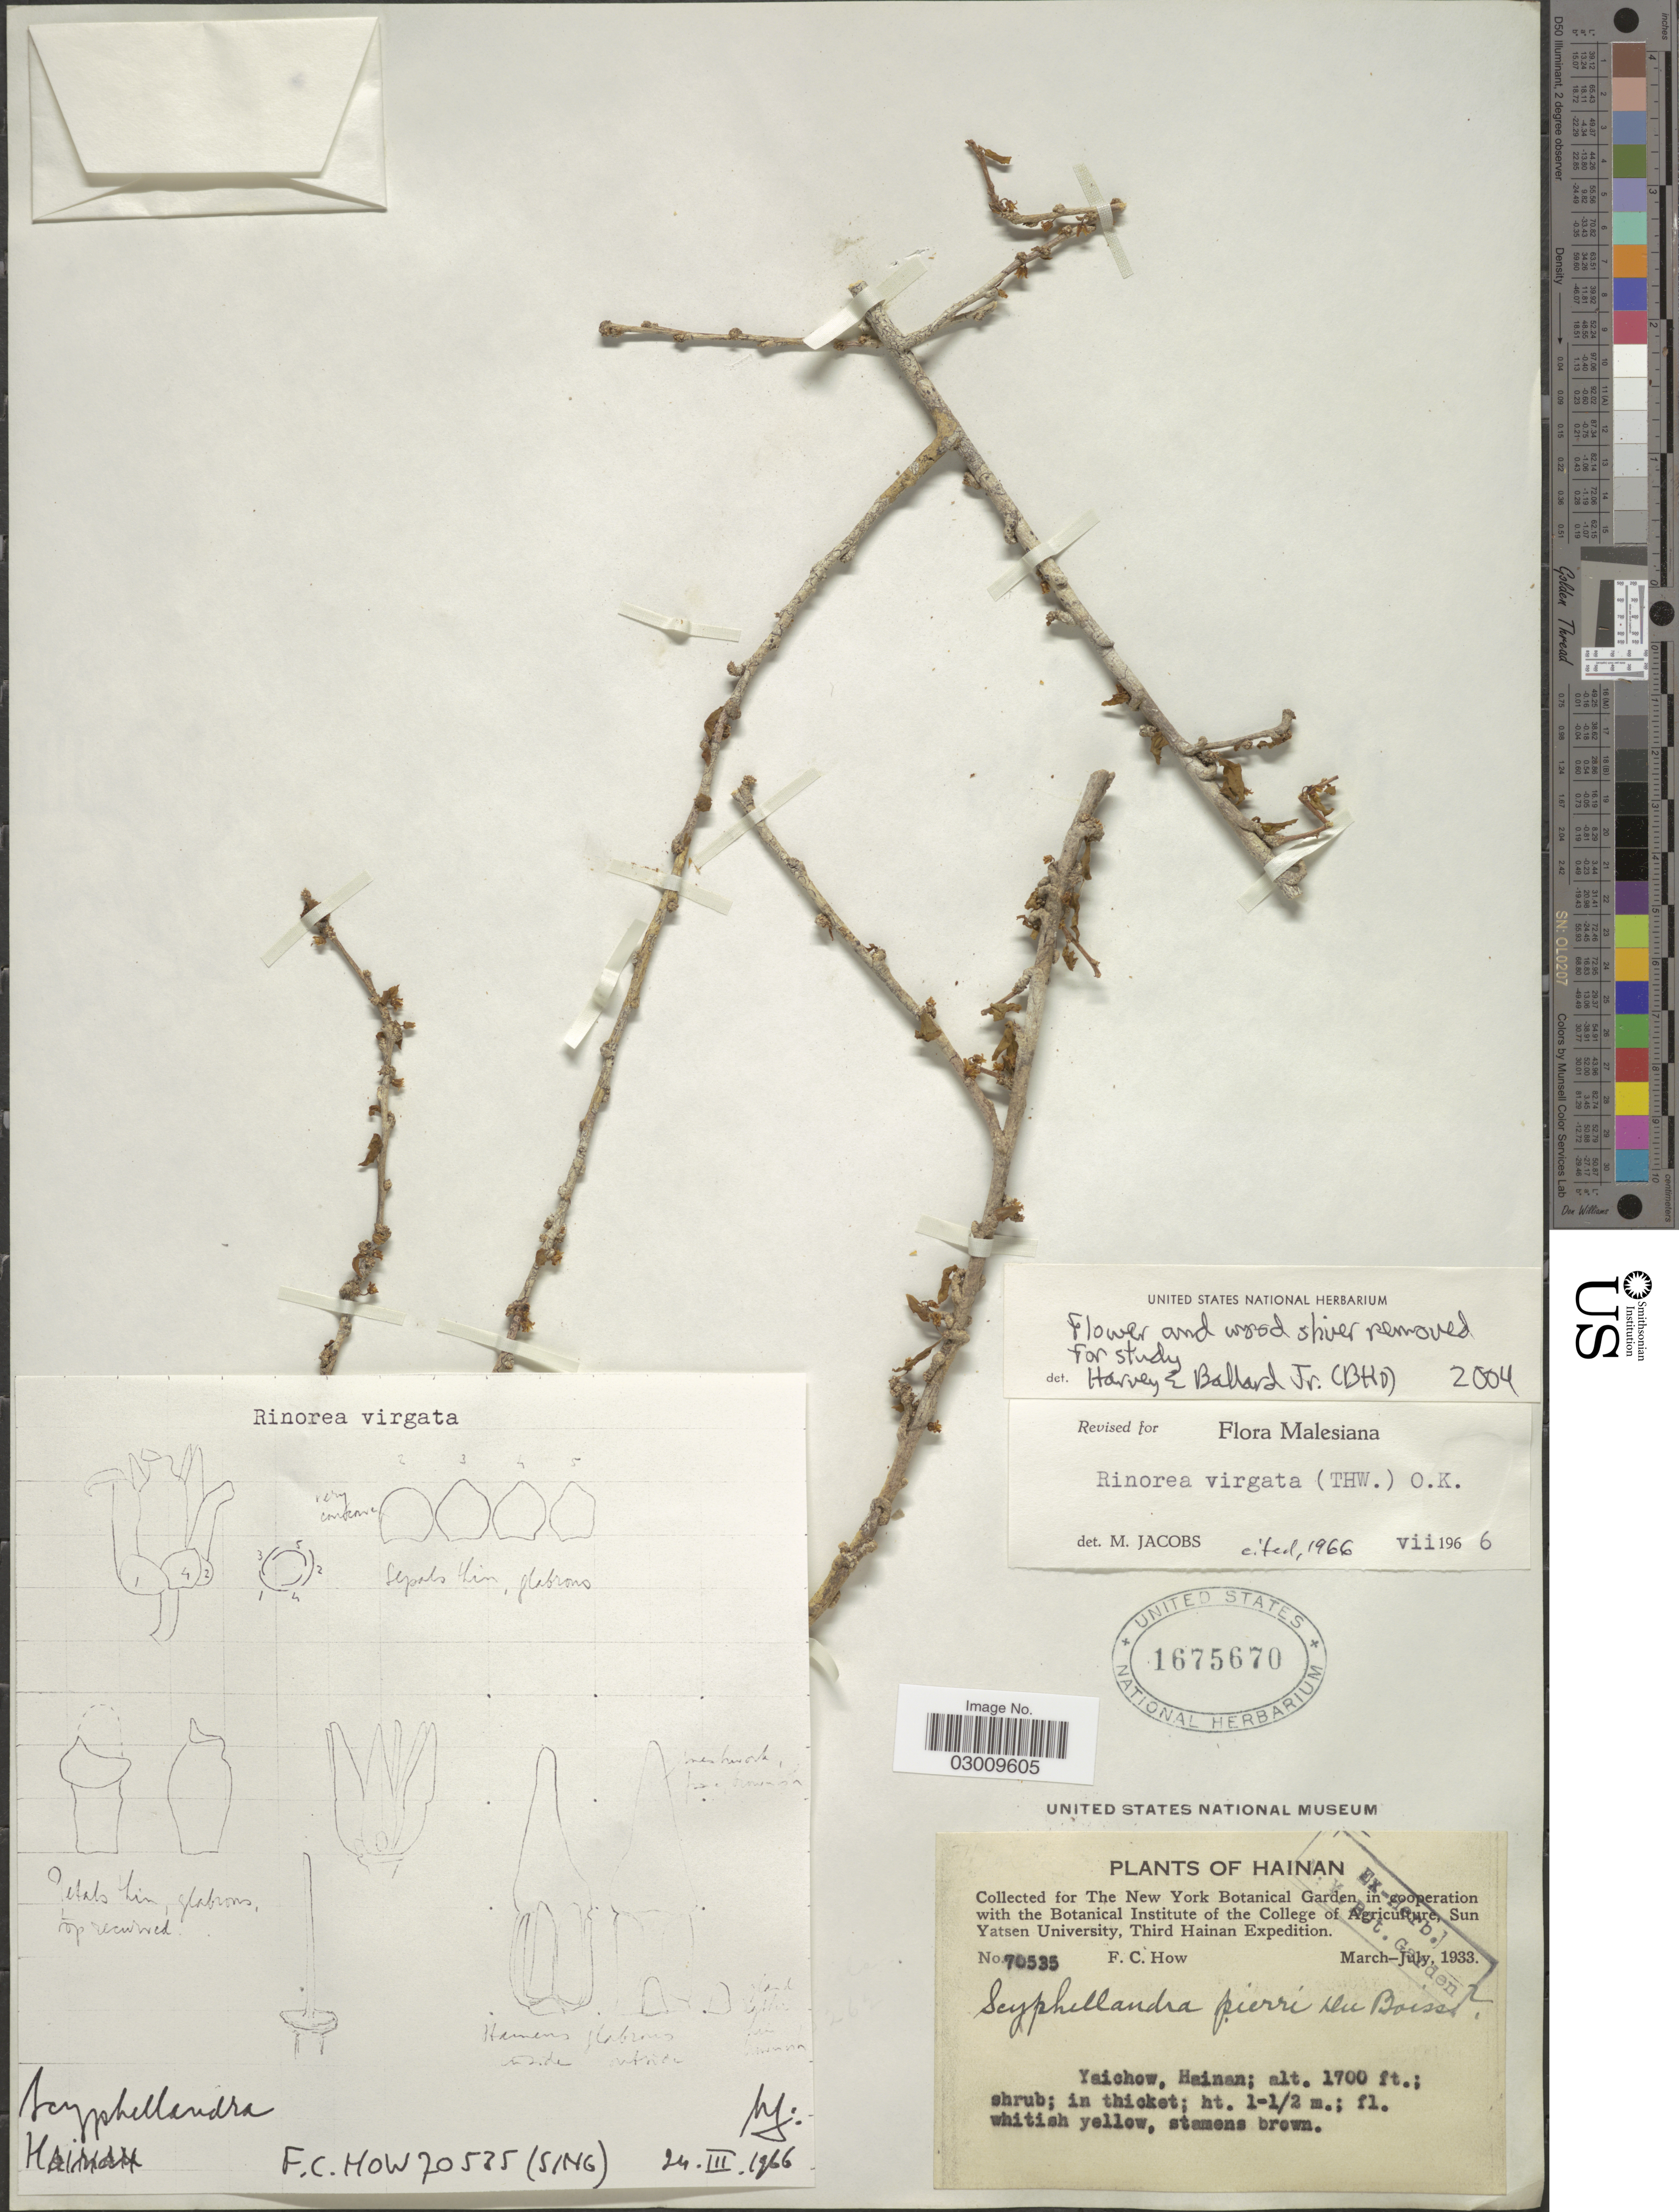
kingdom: Plantae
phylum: Tracheophyta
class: Magnoliopsida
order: Malpighiales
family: Violaceae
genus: Rinorea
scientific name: Rinorea virgata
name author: (Thwaites) Kuntze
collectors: F. C. How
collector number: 70535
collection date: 1933-03/1933-07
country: China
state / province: Hainan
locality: Yaichow.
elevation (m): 518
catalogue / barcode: US 1675670